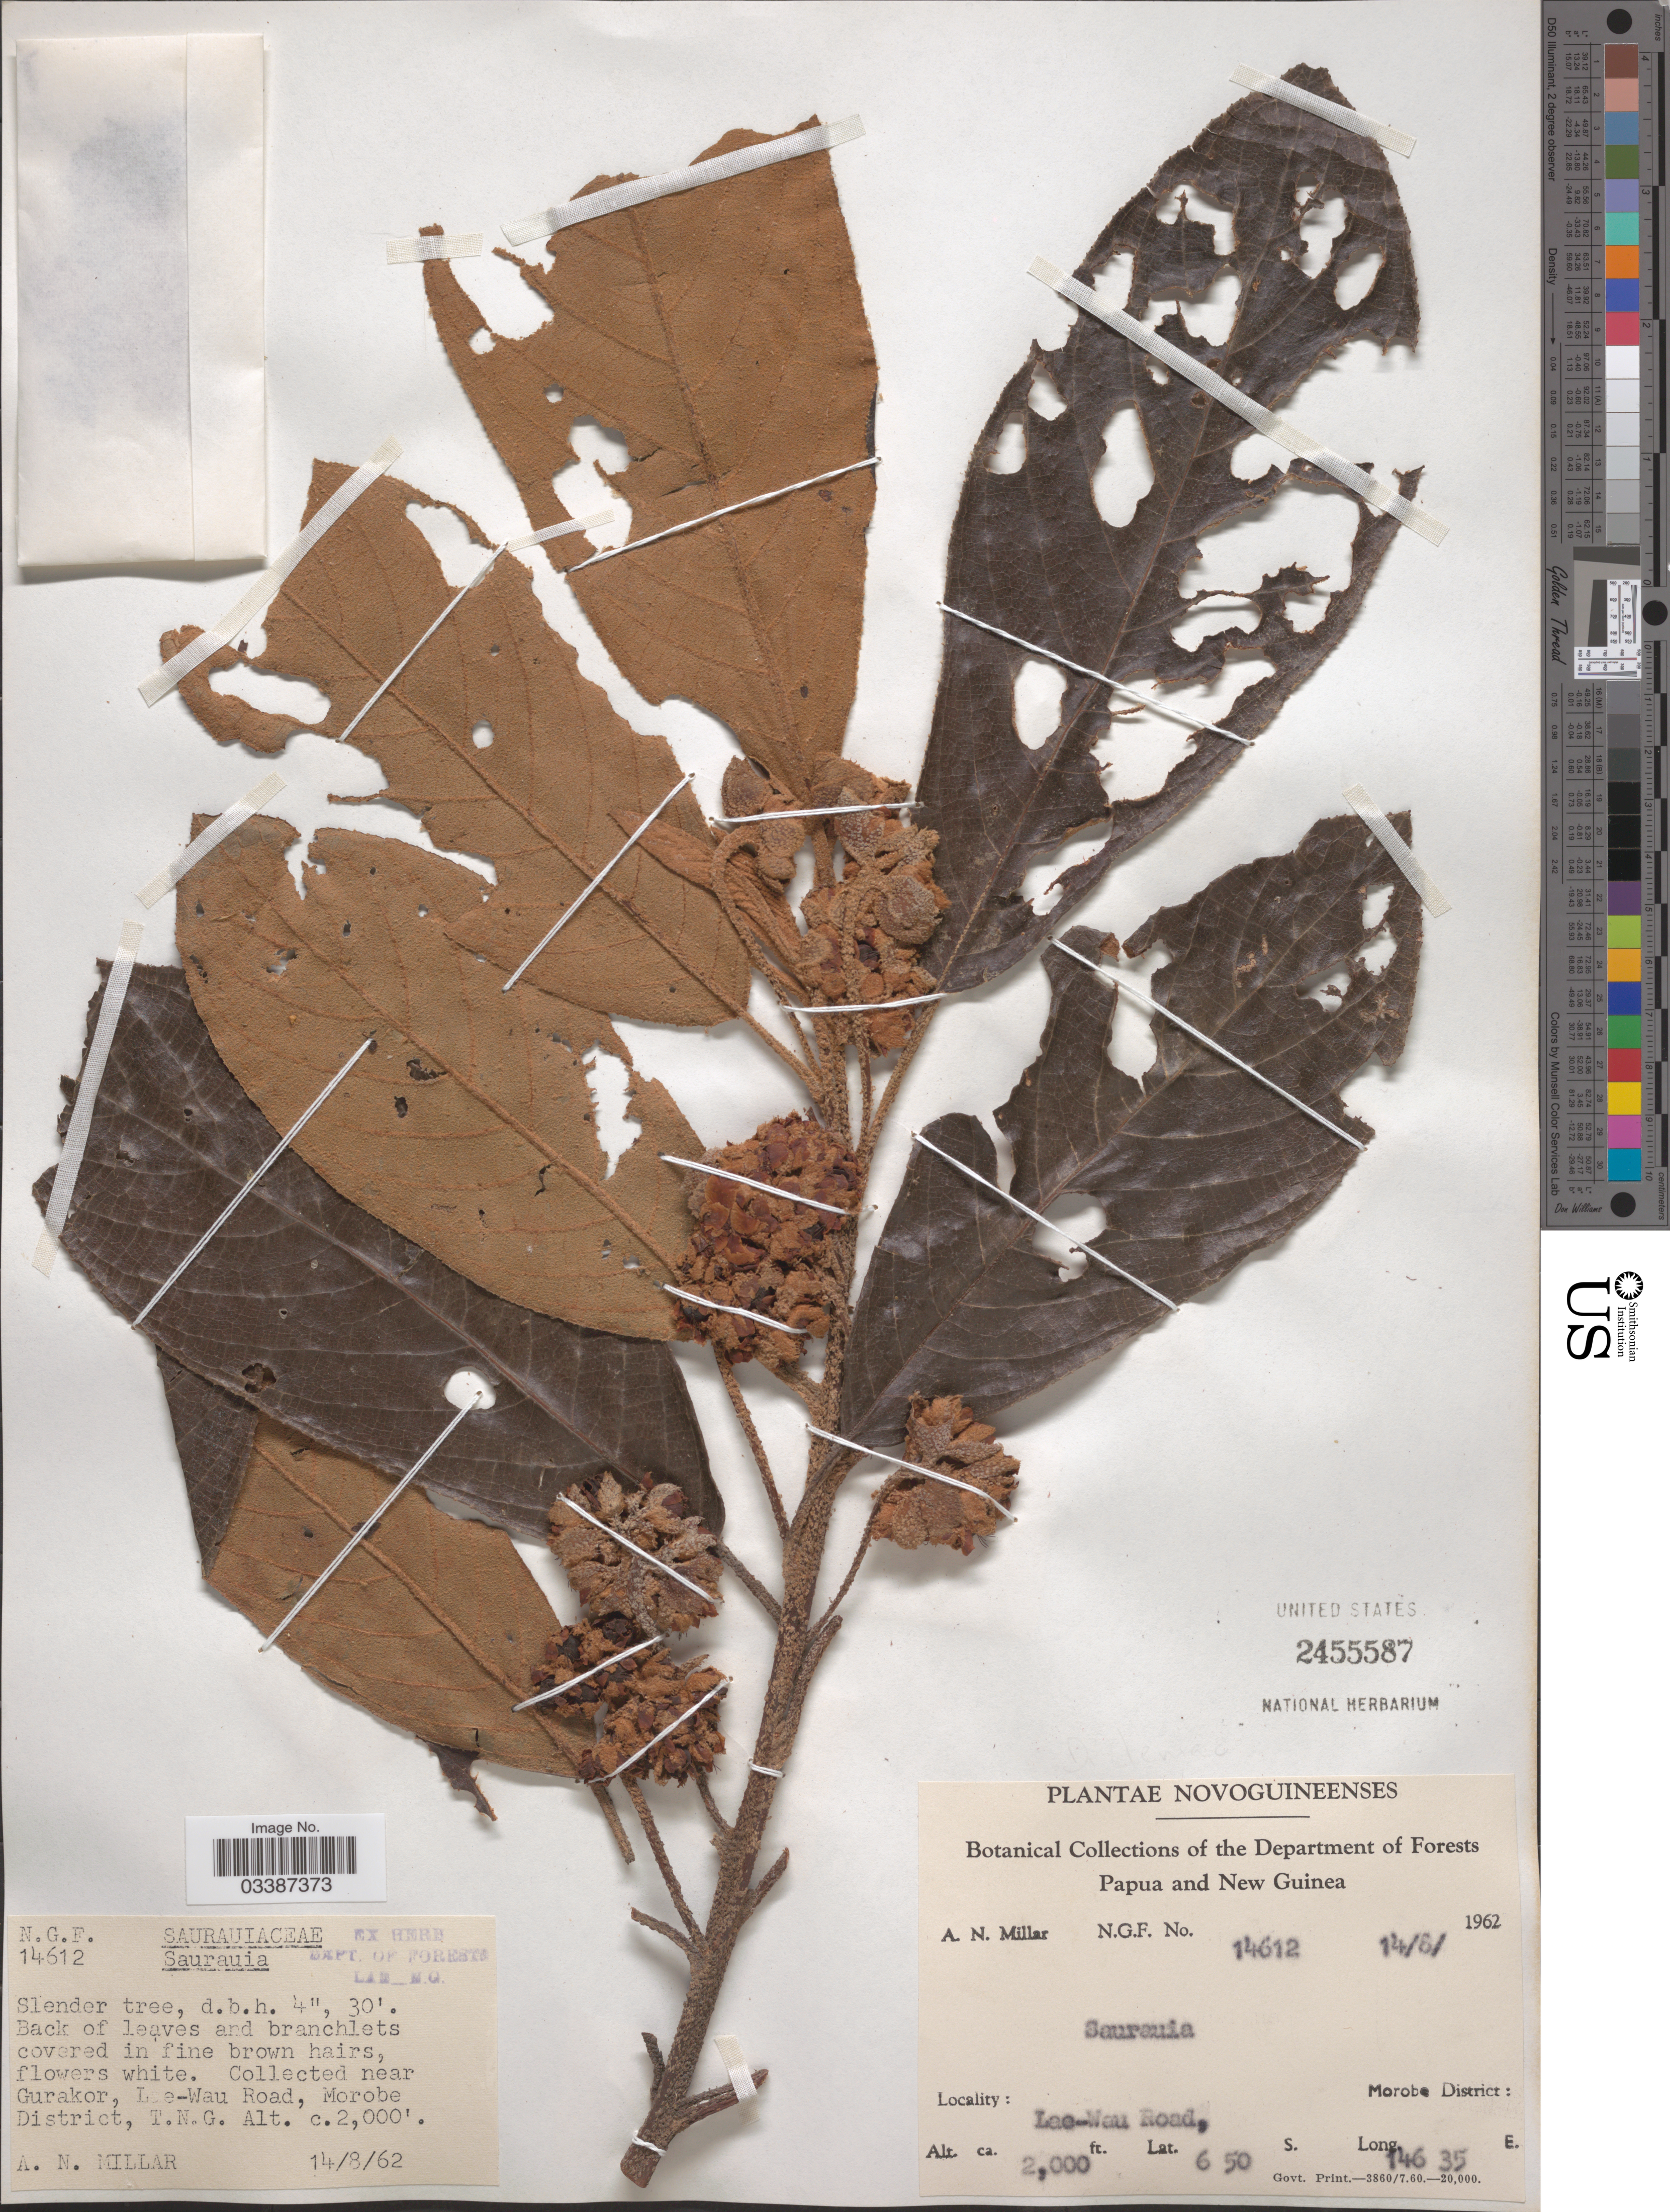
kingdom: Plantae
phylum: Tracheophyta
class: Magnoliopsida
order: Ericales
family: Actinidiaceae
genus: Saurauia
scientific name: Saurauia sp.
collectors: A. Millar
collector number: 14612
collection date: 1962-08-14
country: Papua New Guinea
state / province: Morobe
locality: Novoguineenses. Near Gurakor, Lae-Wau Road, Morobe District, T.N.G.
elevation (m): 610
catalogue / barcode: US 2455587